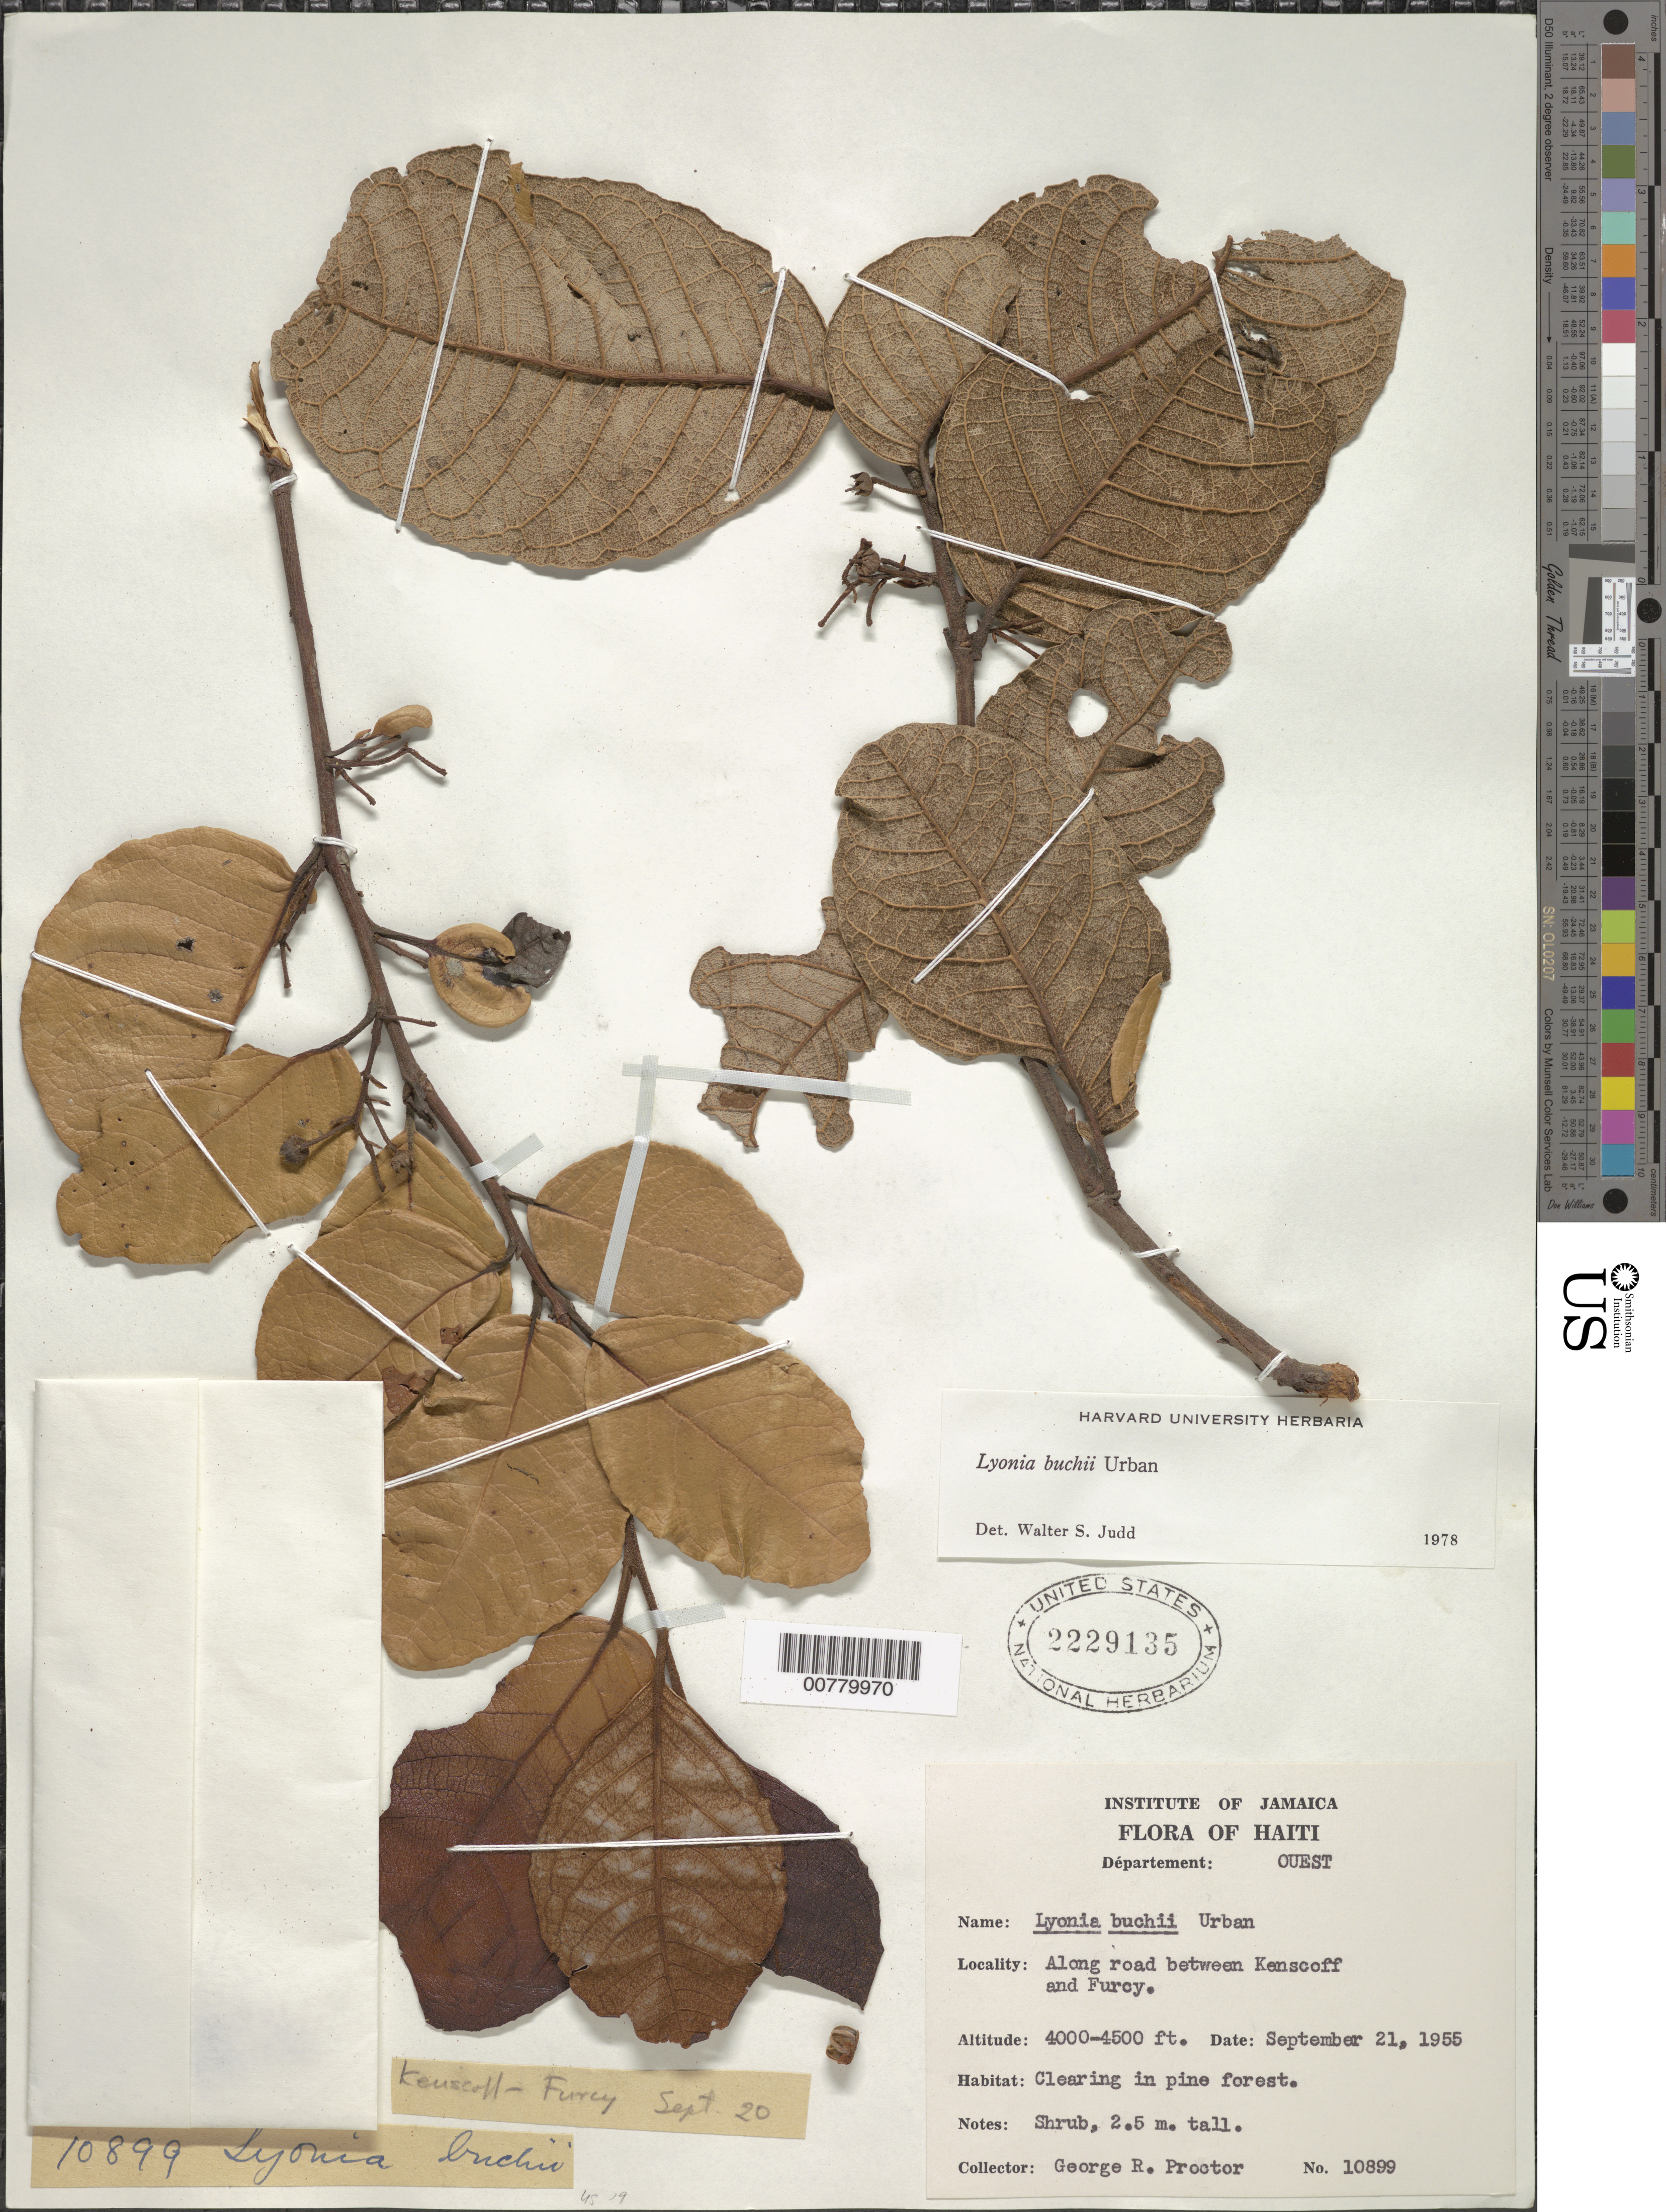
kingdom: Plantae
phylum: Tracheophyta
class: Magnoliopsida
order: Ericales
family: Ericaceae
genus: Lyonia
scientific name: Lyonia buchii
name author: Urb.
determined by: Judd, Walter S.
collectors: G. R. Proctor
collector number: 10899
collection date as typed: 21 Sep 1955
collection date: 1955-09-21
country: Haiti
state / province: Ouest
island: Hispaniola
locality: Along road between Kenscoff and Furcy.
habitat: Clearing in pine forest.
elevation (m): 1219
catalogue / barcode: US 2229135